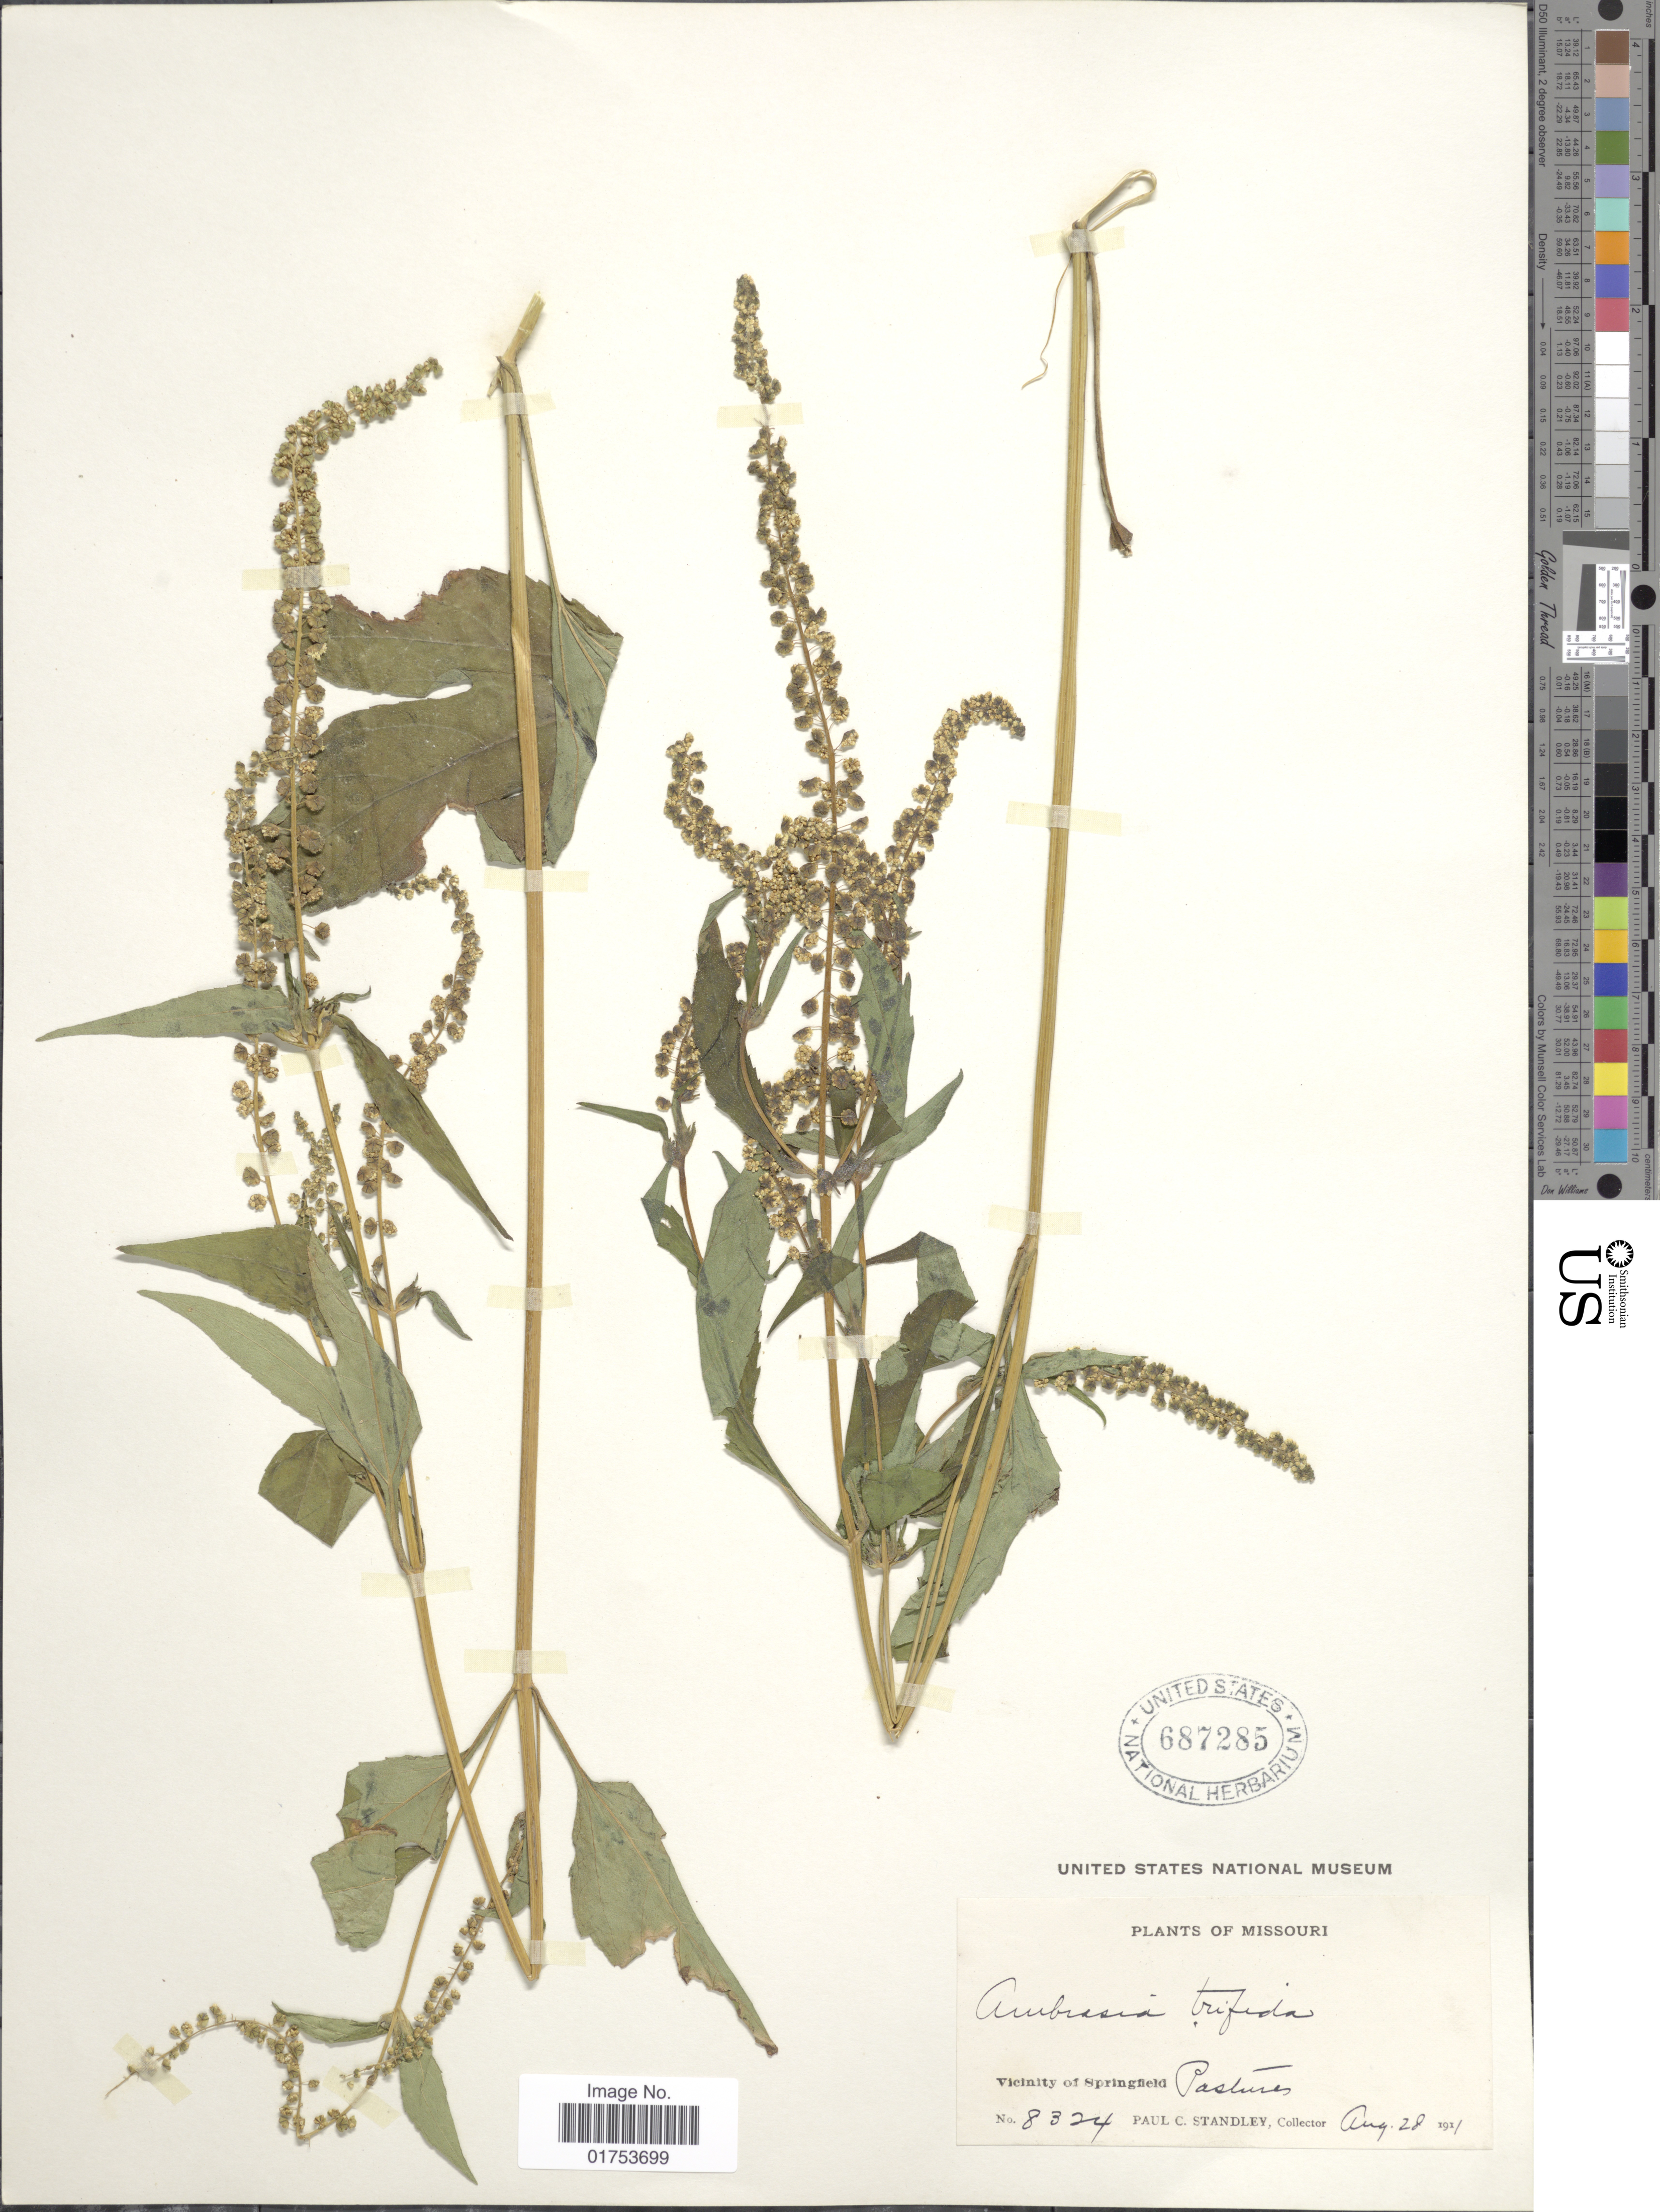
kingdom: Plantae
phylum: Tracheophyta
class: Magnoliopsida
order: Asterales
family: Asteraceae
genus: Ambrosia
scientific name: Ambrosia trifida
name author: L.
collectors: P. C. Standley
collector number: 8324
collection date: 1911-08-28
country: United States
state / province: Missouri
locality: Vicinity of Springfield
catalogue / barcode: US 687285